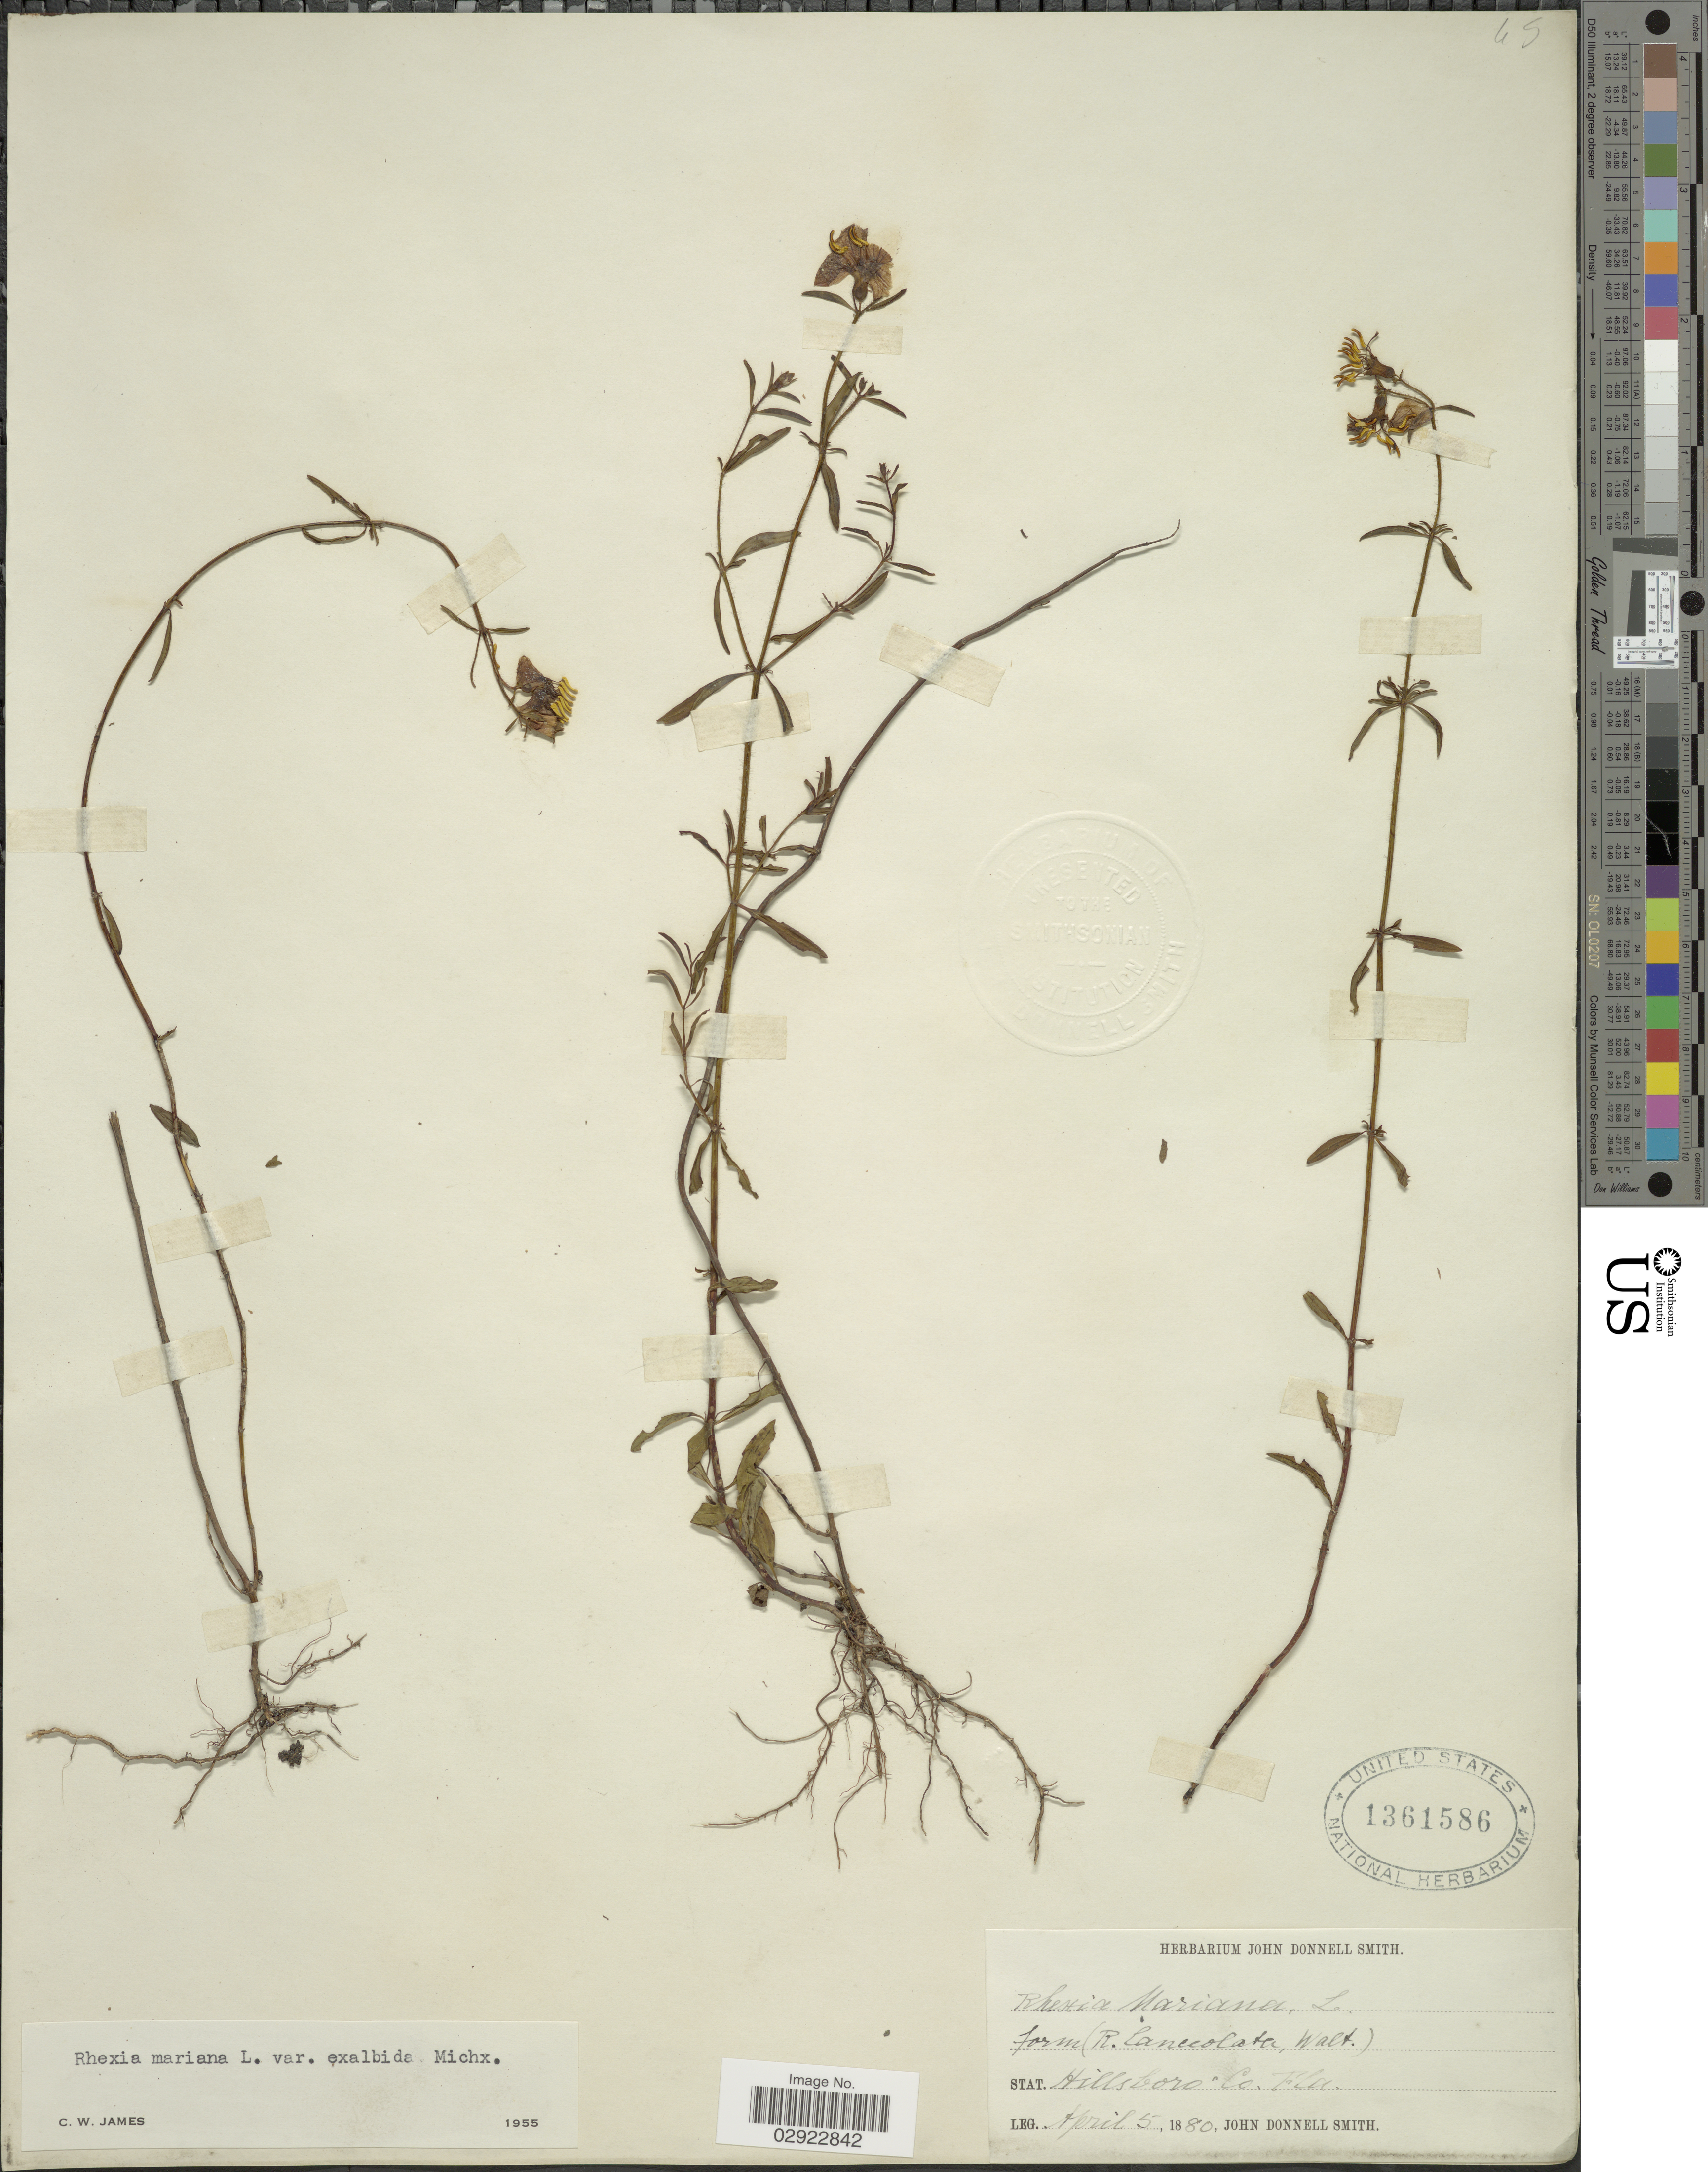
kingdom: Plantae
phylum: Tracheophyta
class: Magnoliopsida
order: Myrtales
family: Melastomataceae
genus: Rhexia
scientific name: Rhexia mariana var. exalbida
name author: Michx.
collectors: J. Donnell Smith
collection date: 1880-04-05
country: United States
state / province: Florida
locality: Hillsboro' Co.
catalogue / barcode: US 1361586